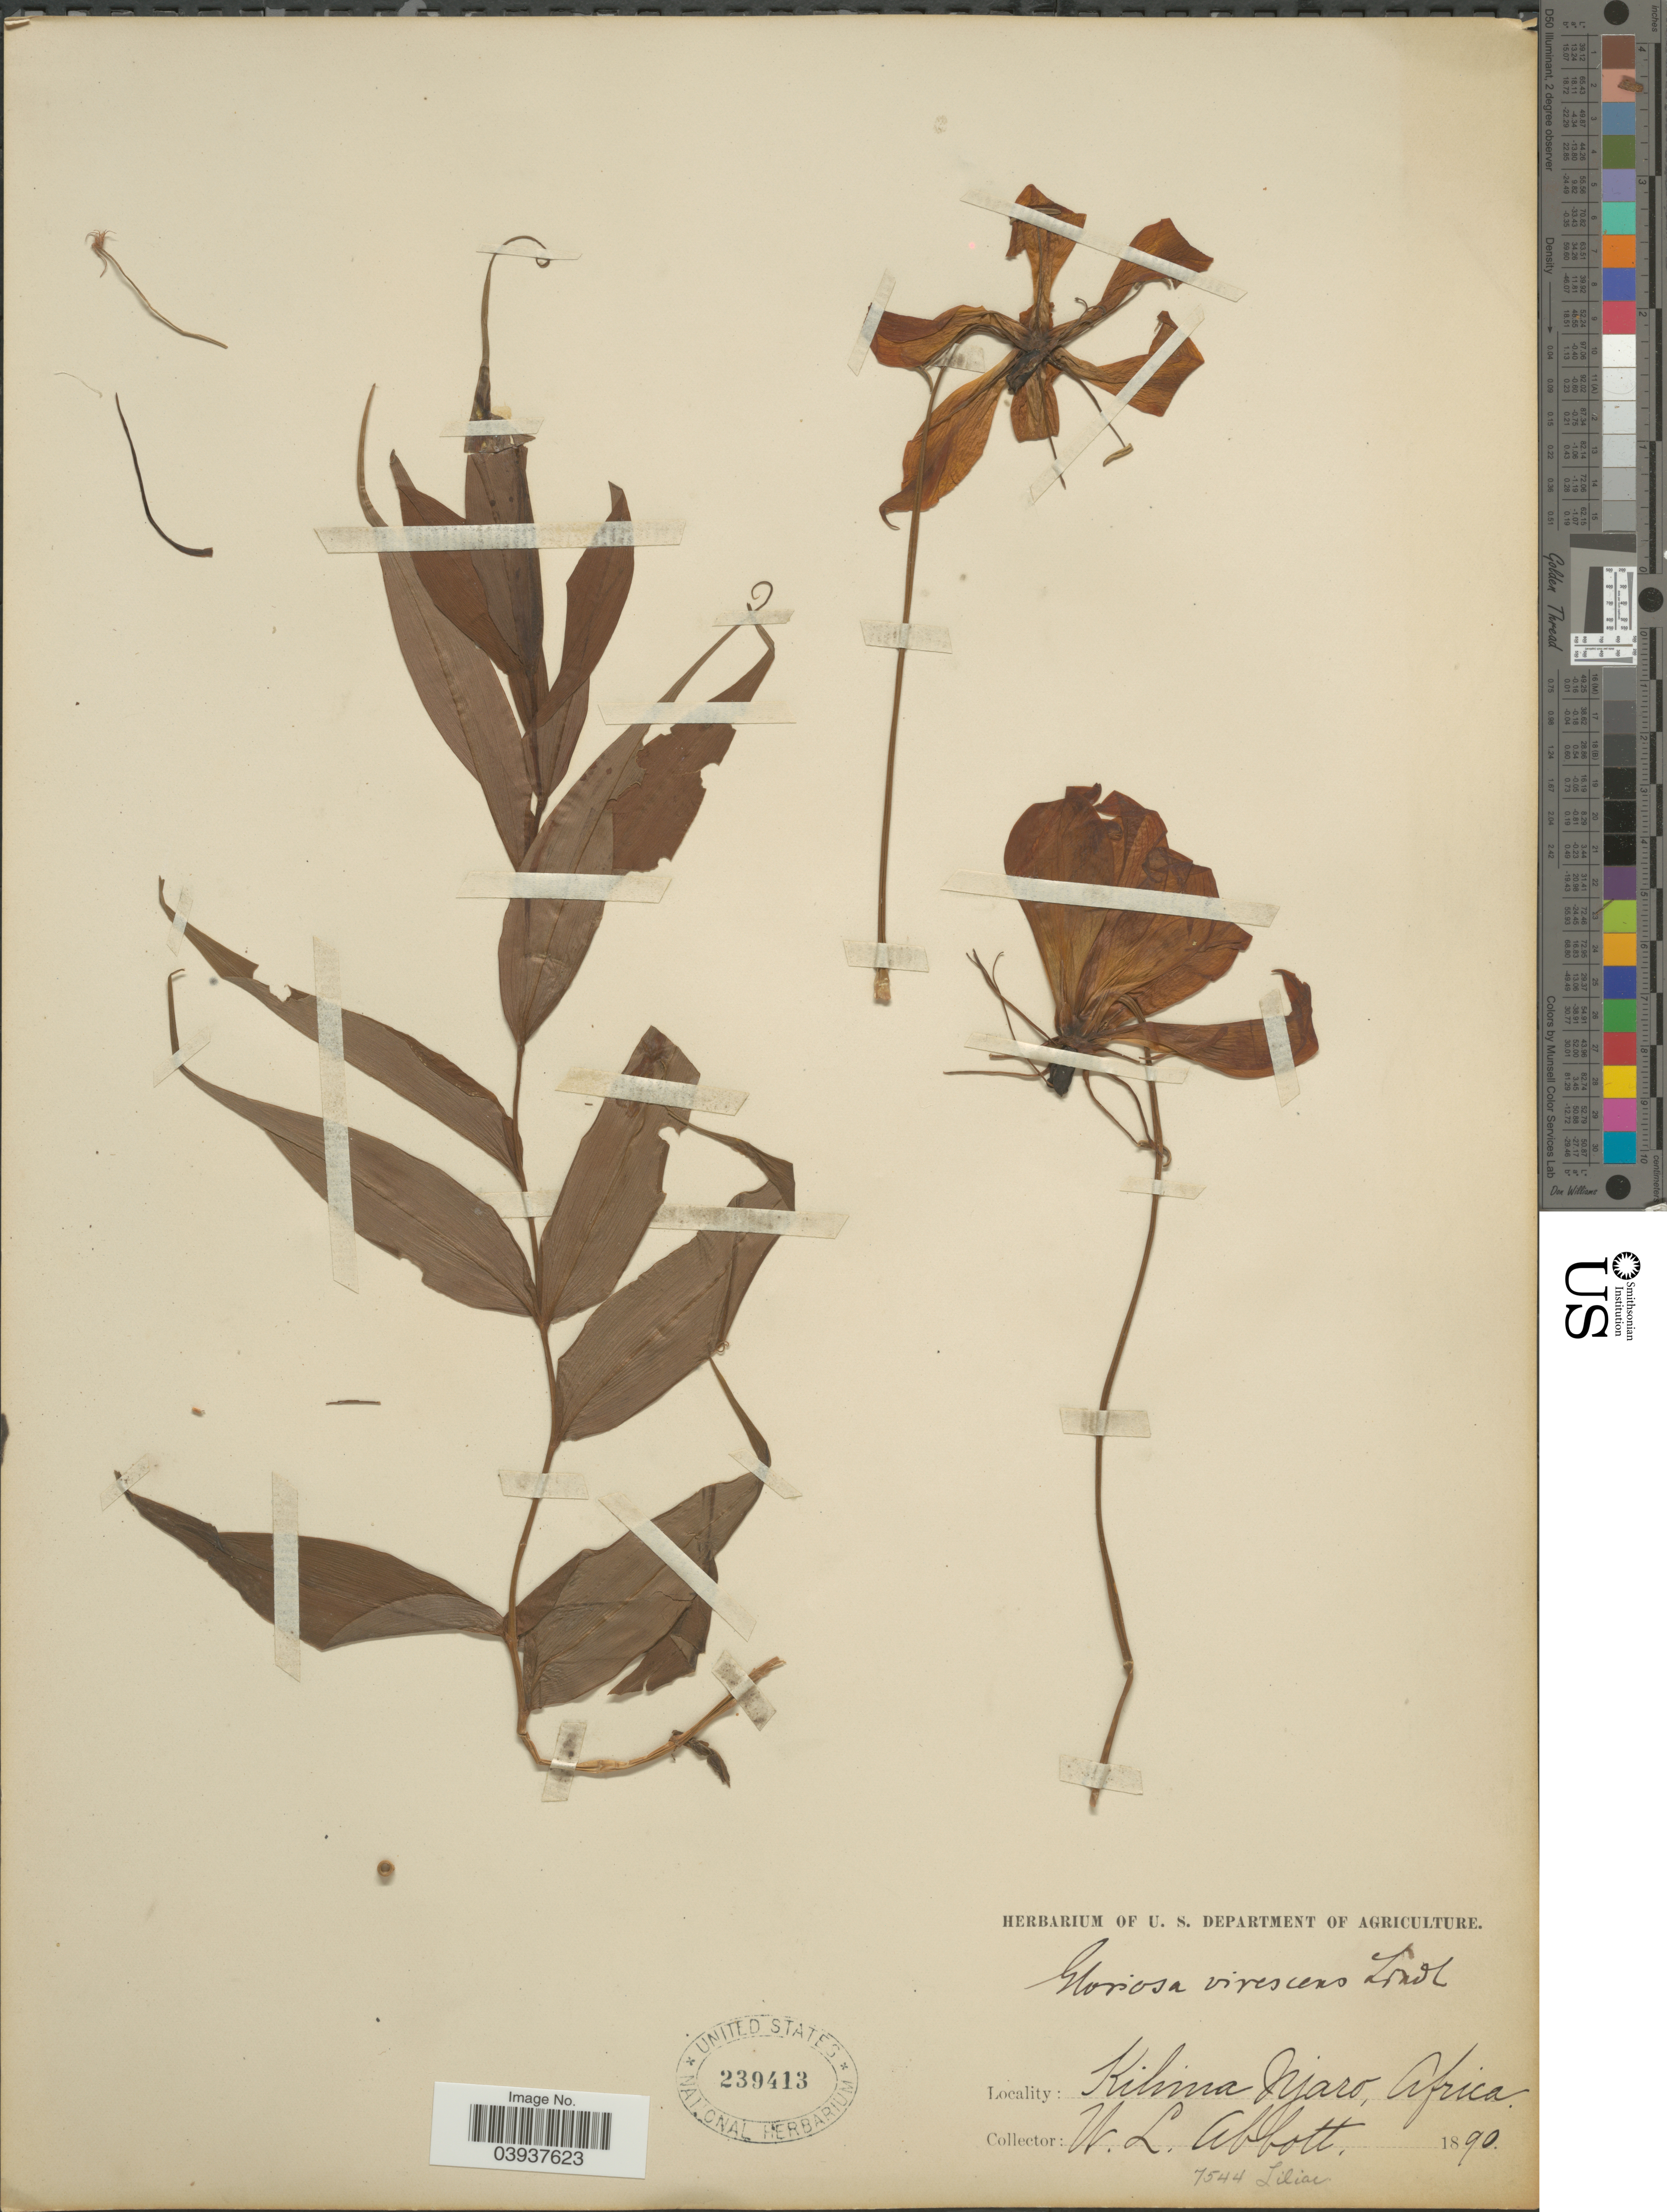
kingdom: Plantae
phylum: Tracheophyta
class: Liliopsida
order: Liliales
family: Colchicaceae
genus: Gloriosa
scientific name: Gloriosa virescens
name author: Lindl.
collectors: W. L. Abbott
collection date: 1890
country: Tanzania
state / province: Kilimanjaro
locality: Kilima Njaro.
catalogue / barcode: US 239413